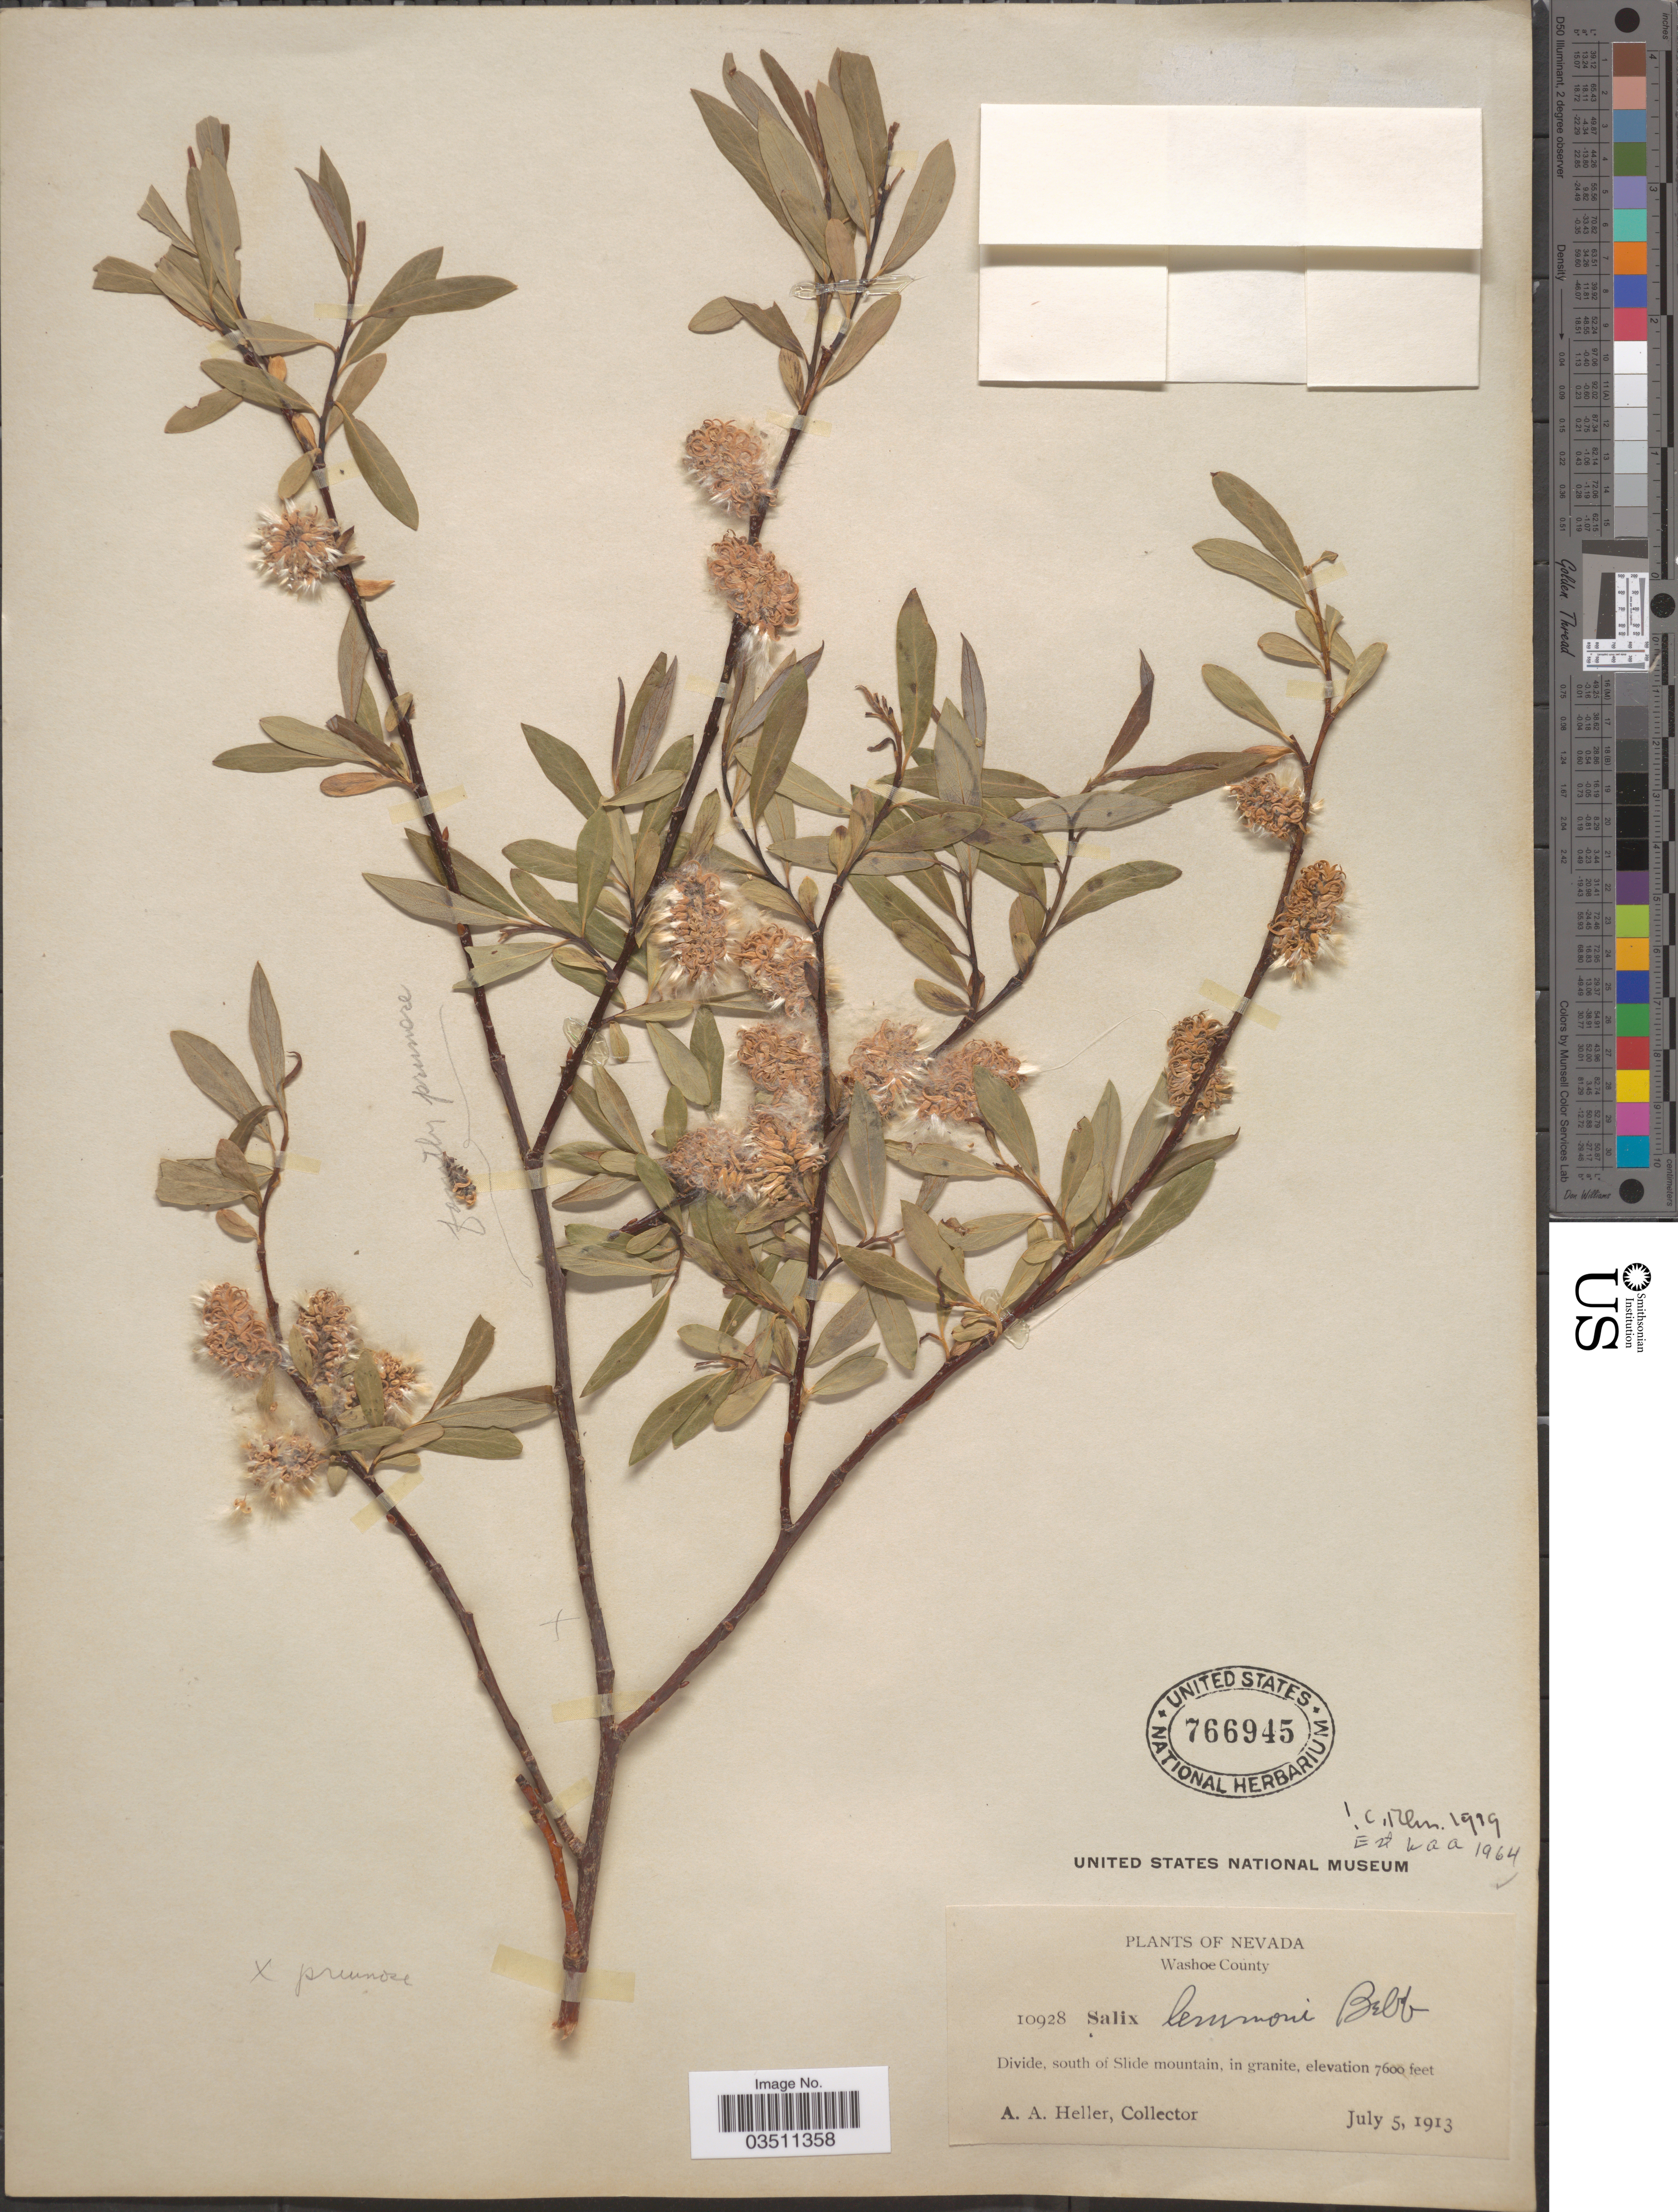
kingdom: Plantae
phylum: Tracheophyta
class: Magnoliopsida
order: Malpighiales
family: Salicaceae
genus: Salix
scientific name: Salix lemmonii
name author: Bebb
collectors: A. A. Heller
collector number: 10928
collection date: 1913-07-05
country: United States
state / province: Nevada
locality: Washoe County. Divide, south of Slide mountain.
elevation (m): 2316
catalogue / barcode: US 766945